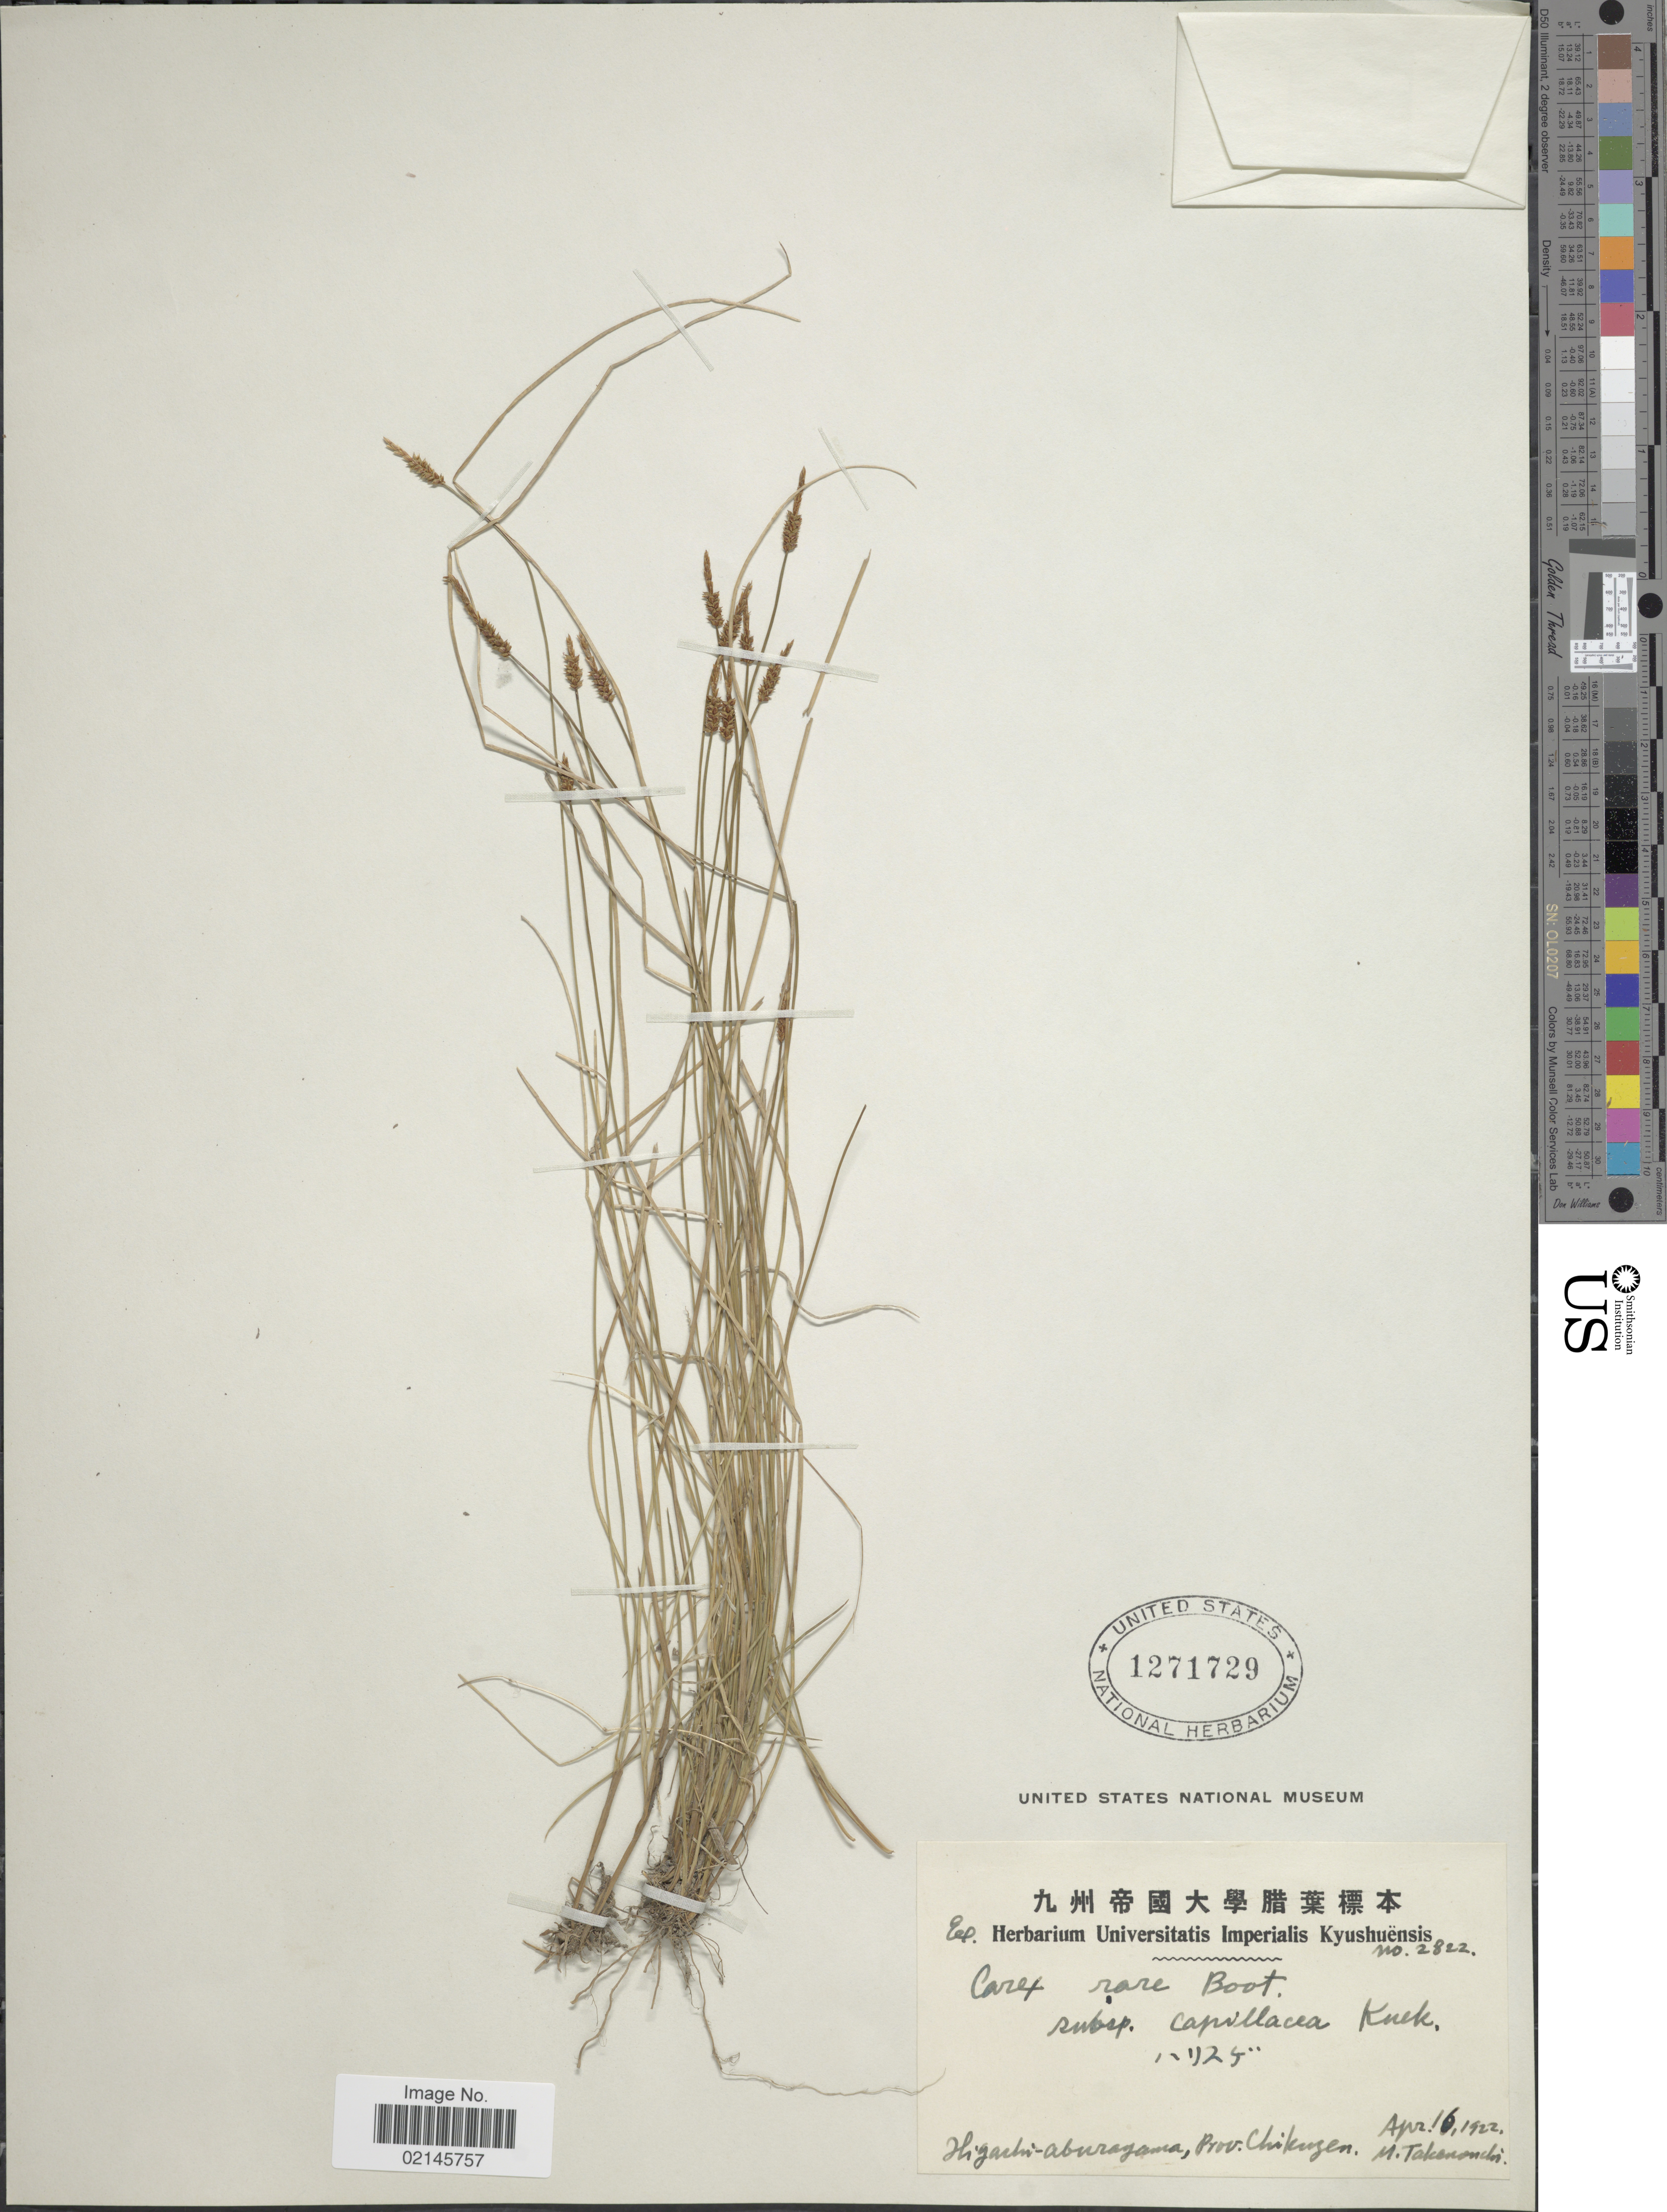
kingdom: Plantae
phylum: Tracheophyta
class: Liliopsida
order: Poales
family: Cyperaceae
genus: Carex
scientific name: Carex rara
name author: Boott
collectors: M. Takenouchi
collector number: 2822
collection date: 1922-04-16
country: Japan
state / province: Hukuoka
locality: Higashi-Aburayama, Prov. Chikuzen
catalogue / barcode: US 1271729